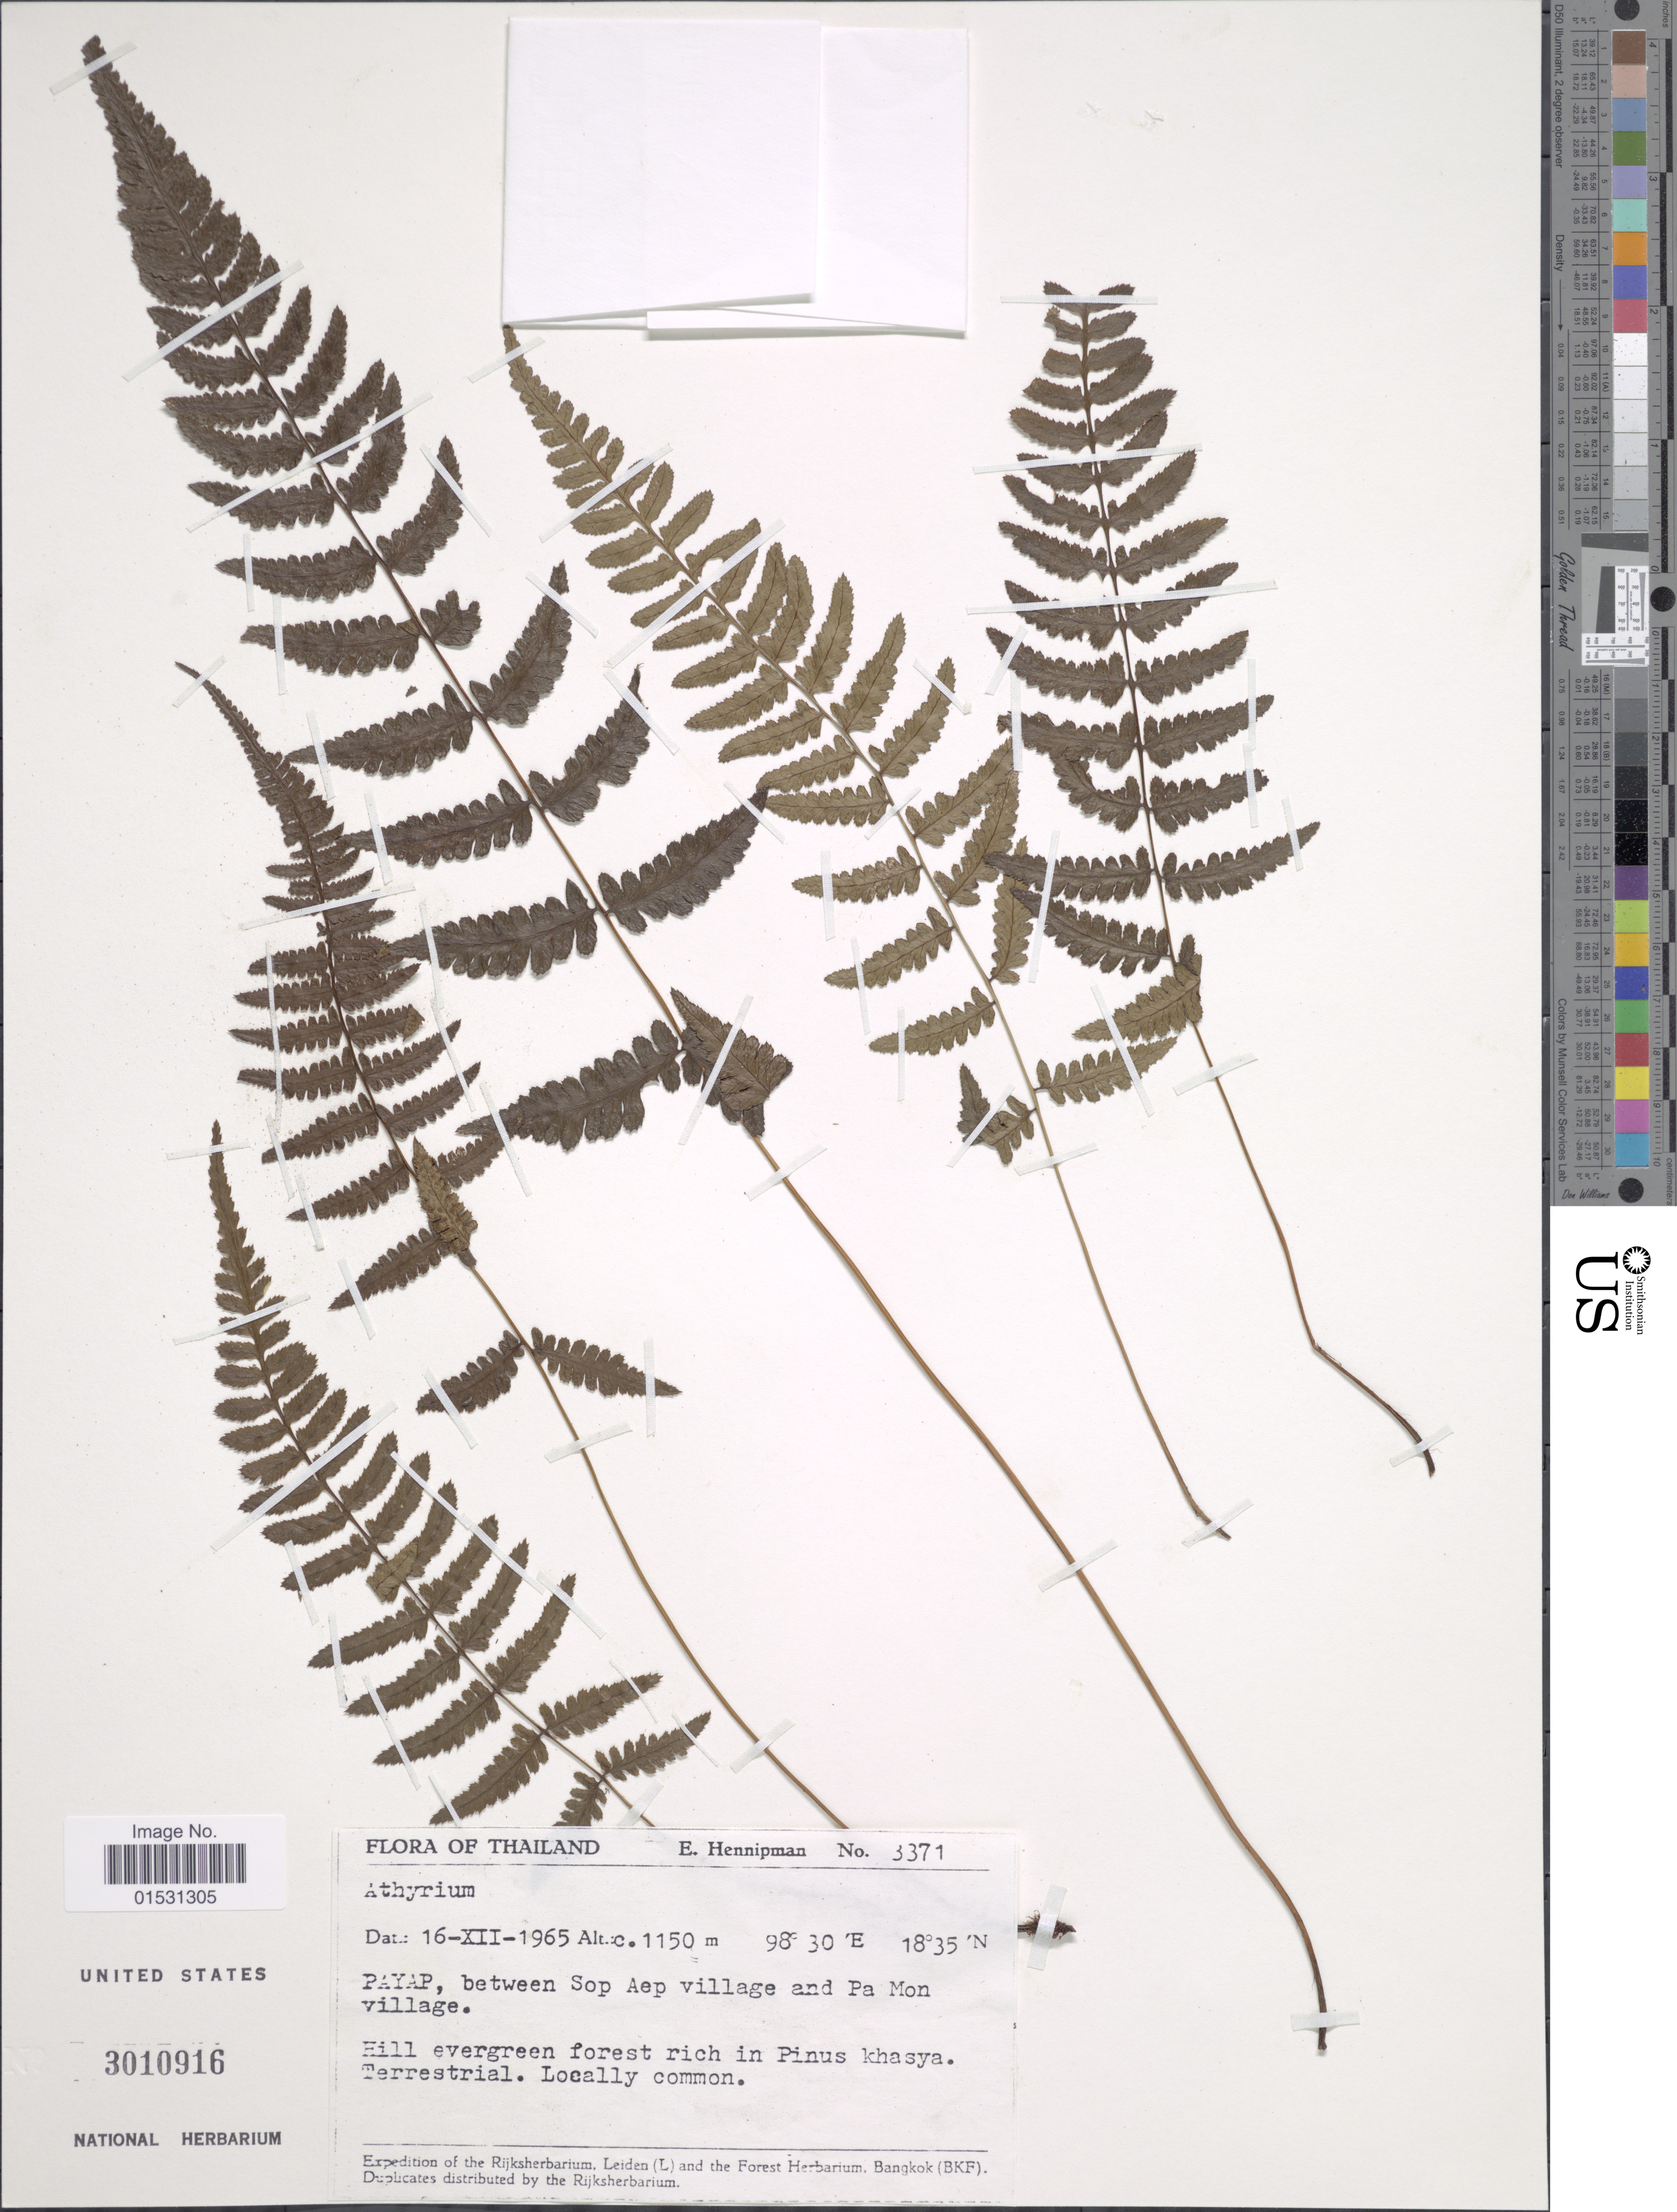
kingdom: Plantae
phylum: Tracheophyta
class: Polypodiopsida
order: Polypodiales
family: Athyriaceae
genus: Athyrium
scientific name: Athyrium sp.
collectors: E. Hennipman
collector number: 3371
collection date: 1965-12-16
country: Thailand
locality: Payap, between Sop Aep village and Pa Mon village.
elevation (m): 1150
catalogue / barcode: US 3010916